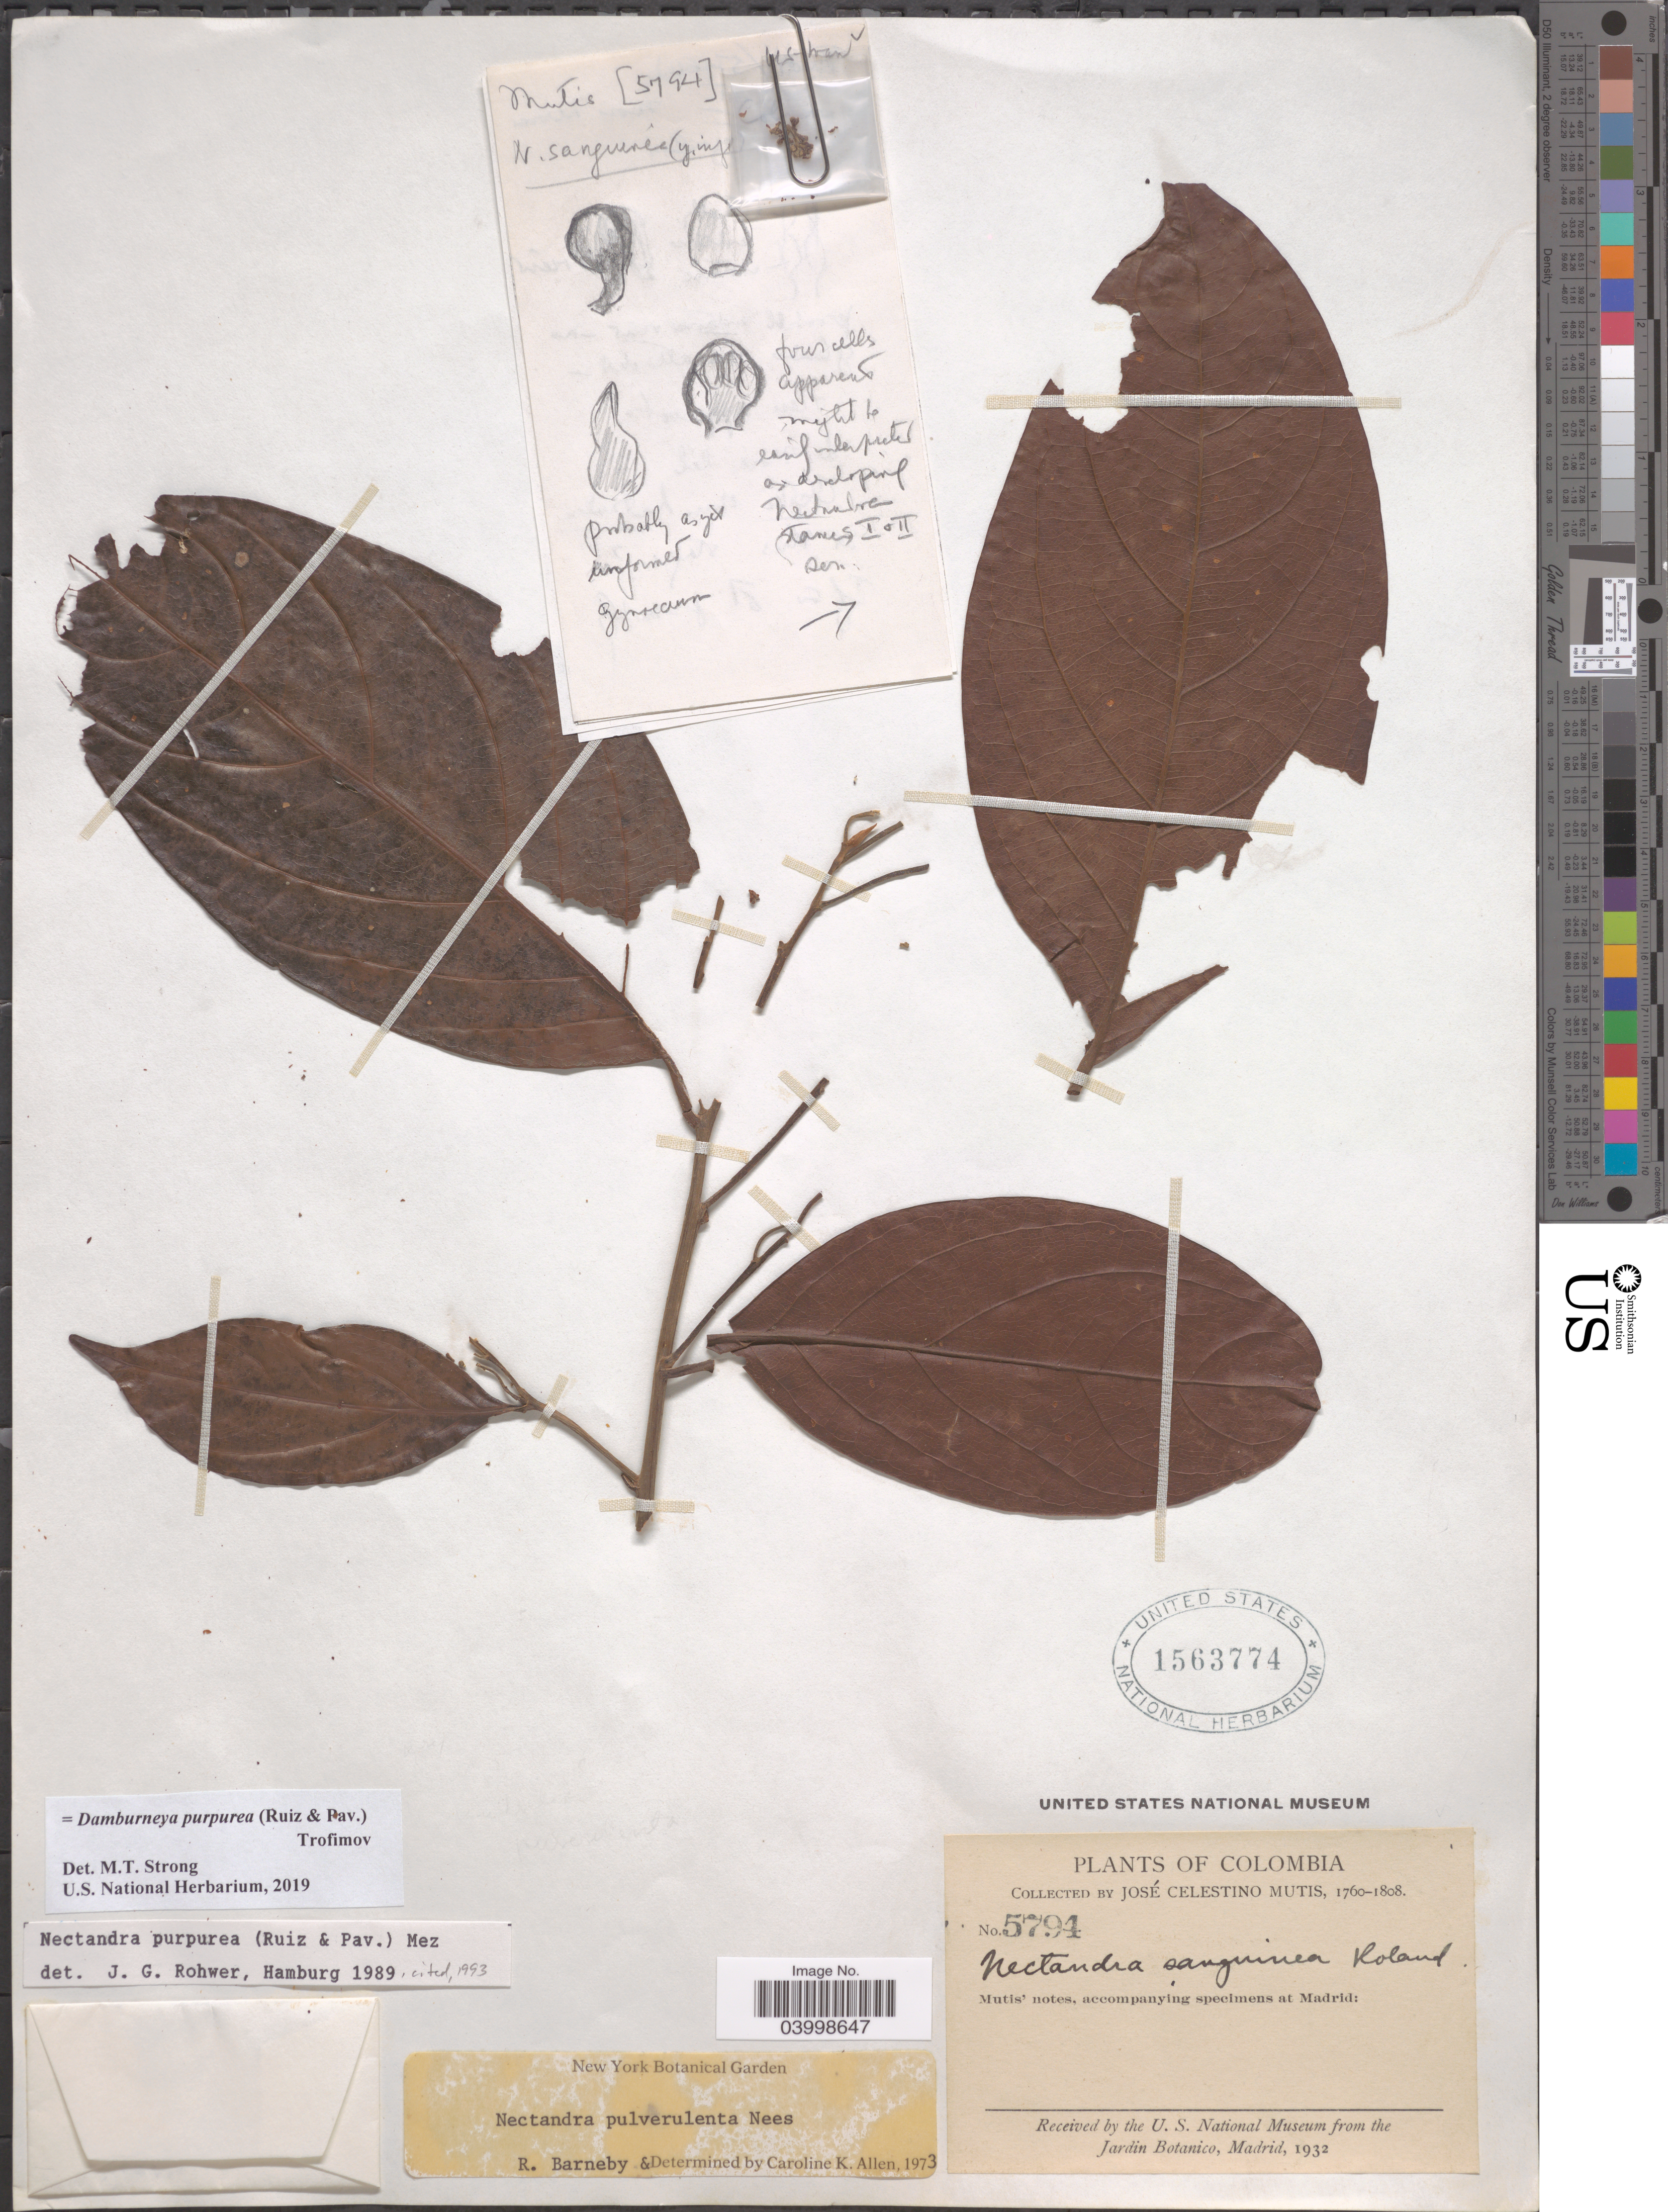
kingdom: Plantae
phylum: Tracheophyta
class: Magnoliopsida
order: Laurales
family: Lauraceae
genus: Damburneya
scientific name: Damburneya purpurea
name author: (Ruiz & Pav.) Trofimov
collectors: J. C. B. Mutis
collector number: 5794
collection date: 1760/1808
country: Colombia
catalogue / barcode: US 1563774